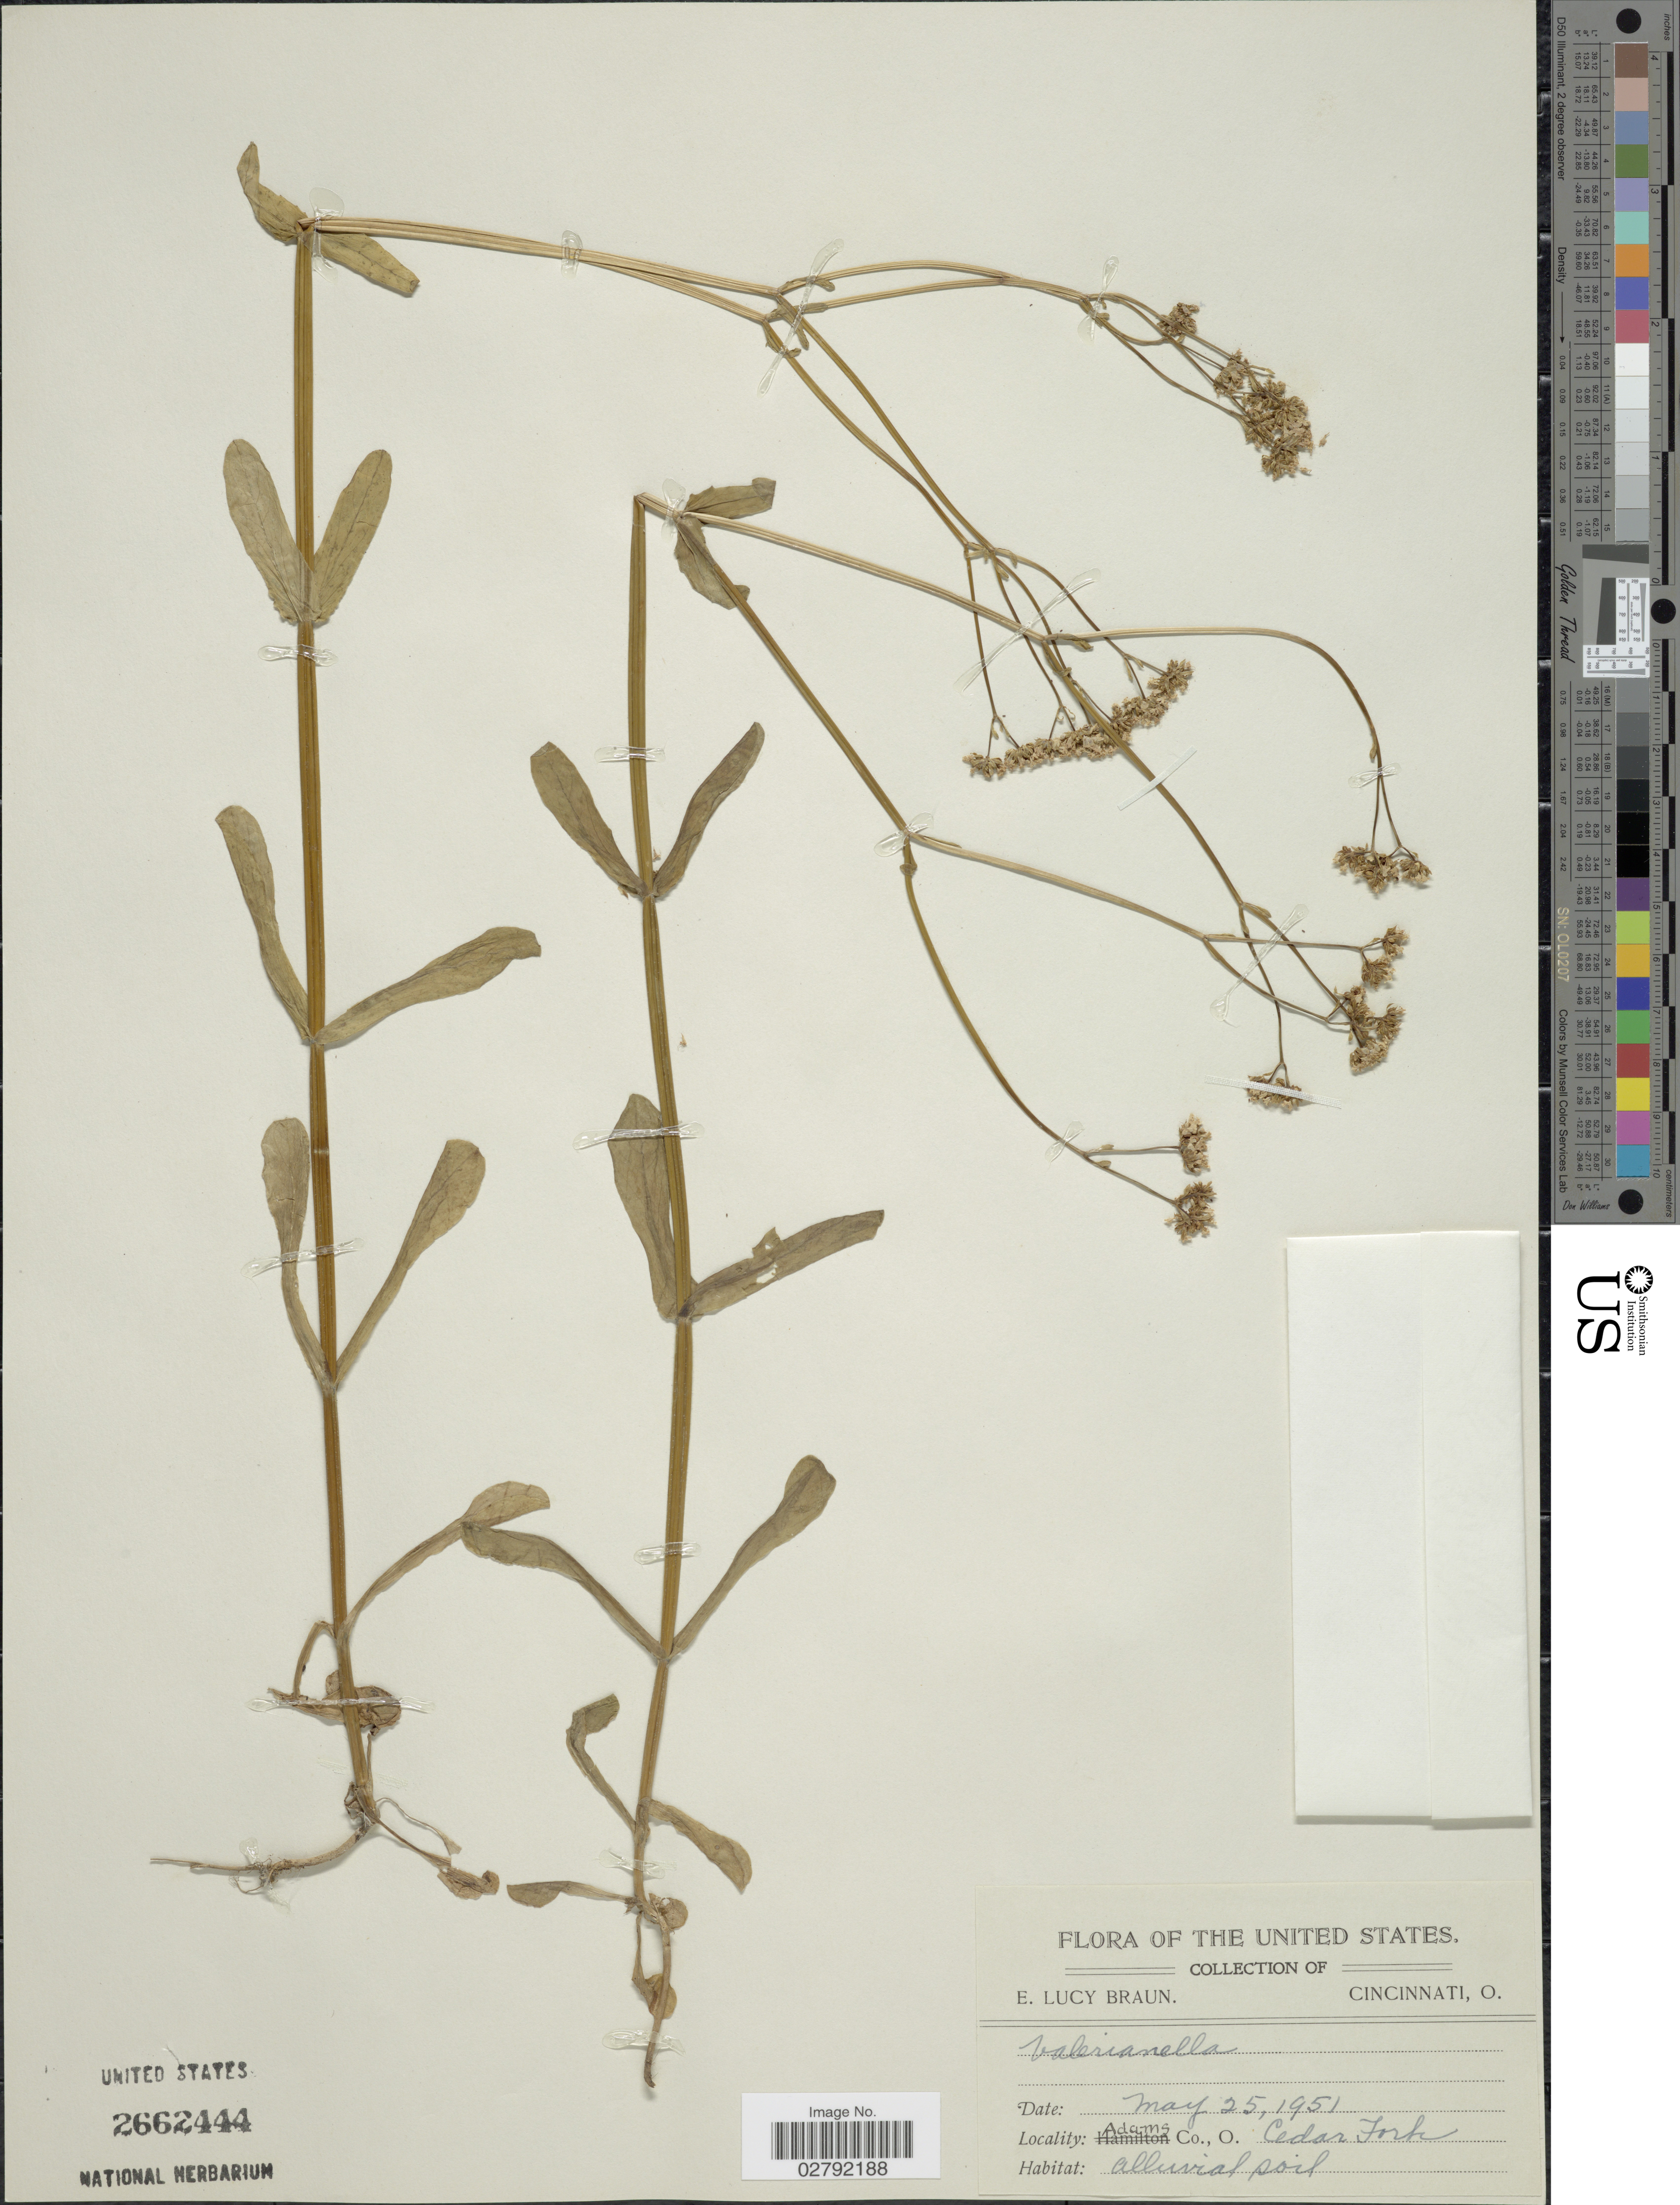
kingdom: Plantae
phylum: Tracheophyta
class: Magnoliopsida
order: Dipsacales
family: Caprifoliaceae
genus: Valerianella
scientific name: Valerianella sp.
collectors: E. L. Braun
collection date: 1951-05-25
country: United States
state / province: Ohio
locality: Adams Co. Cedar Fork.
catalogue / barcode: US 2662444